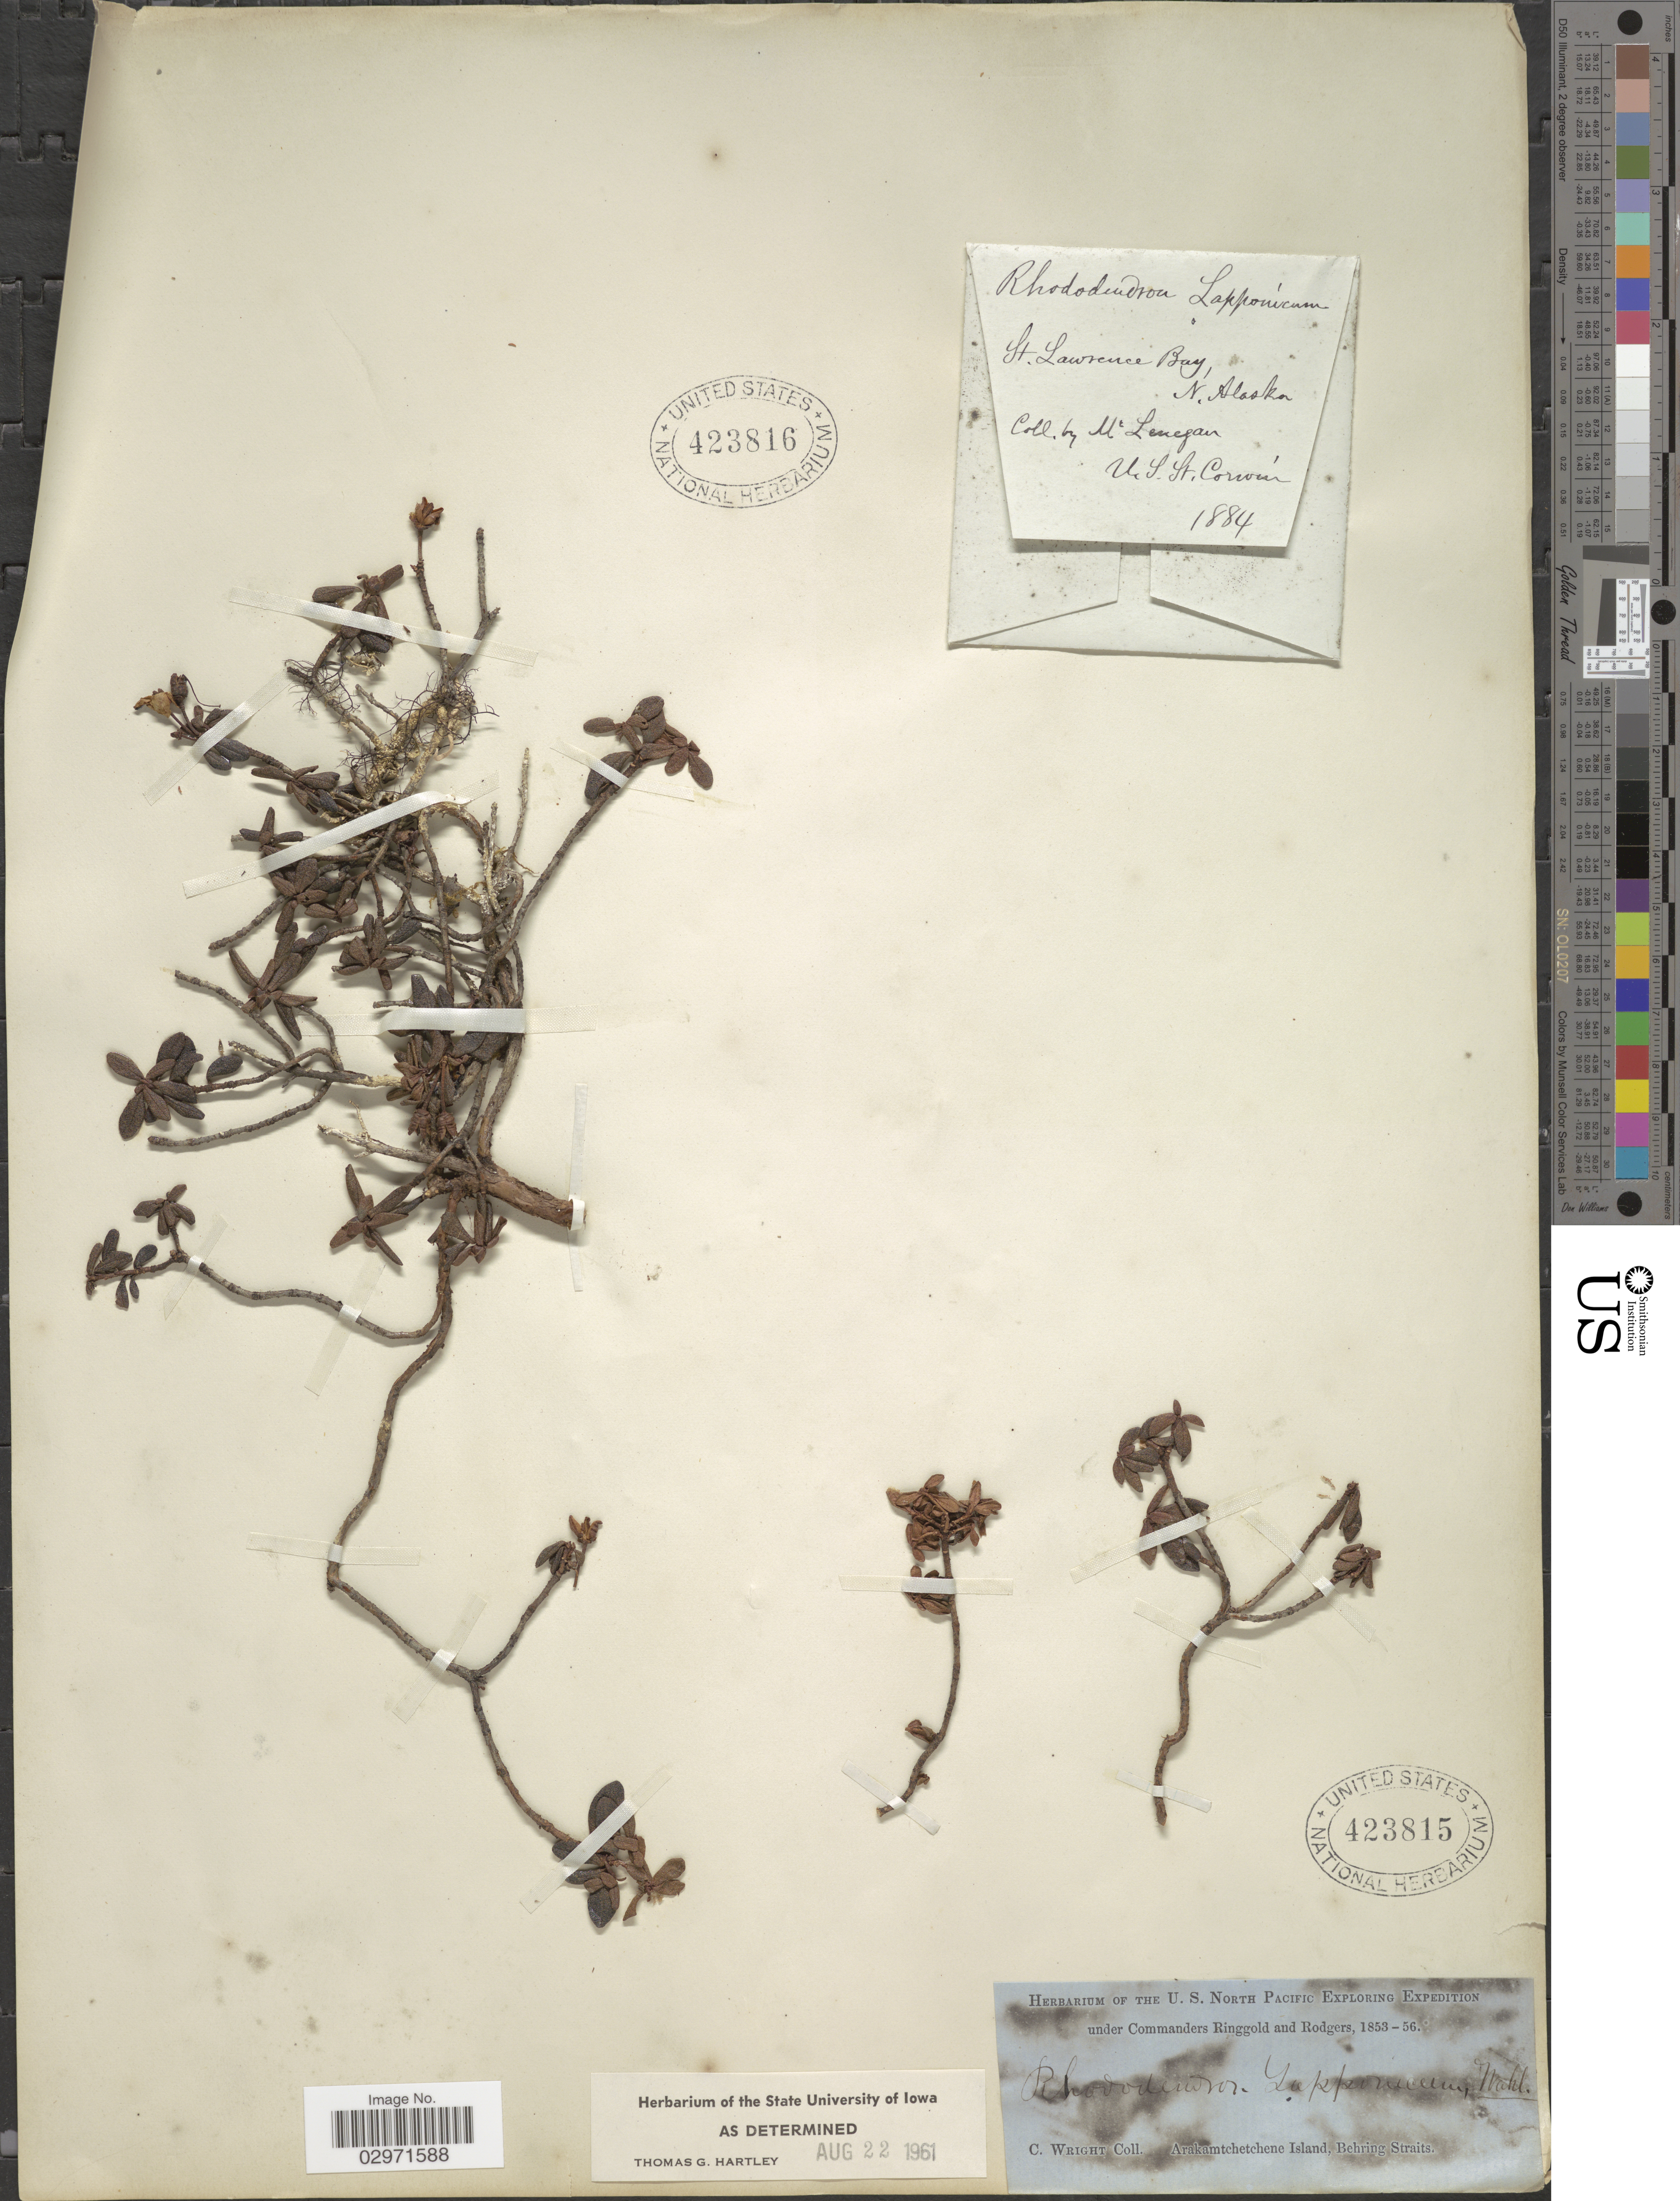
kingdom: Plantae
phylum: Tracheophyta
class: Magnoliopsida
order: Ericales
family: Ericaceae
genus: Rhododendron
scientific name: Rhododendron lapponicum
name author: (L.) Wahlenb.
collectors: C. Wright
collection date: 1853/1856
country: Russian Federation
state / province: Chukotka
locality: Arakamtchetchene Island, Behring Straits.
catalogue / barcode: US 423815